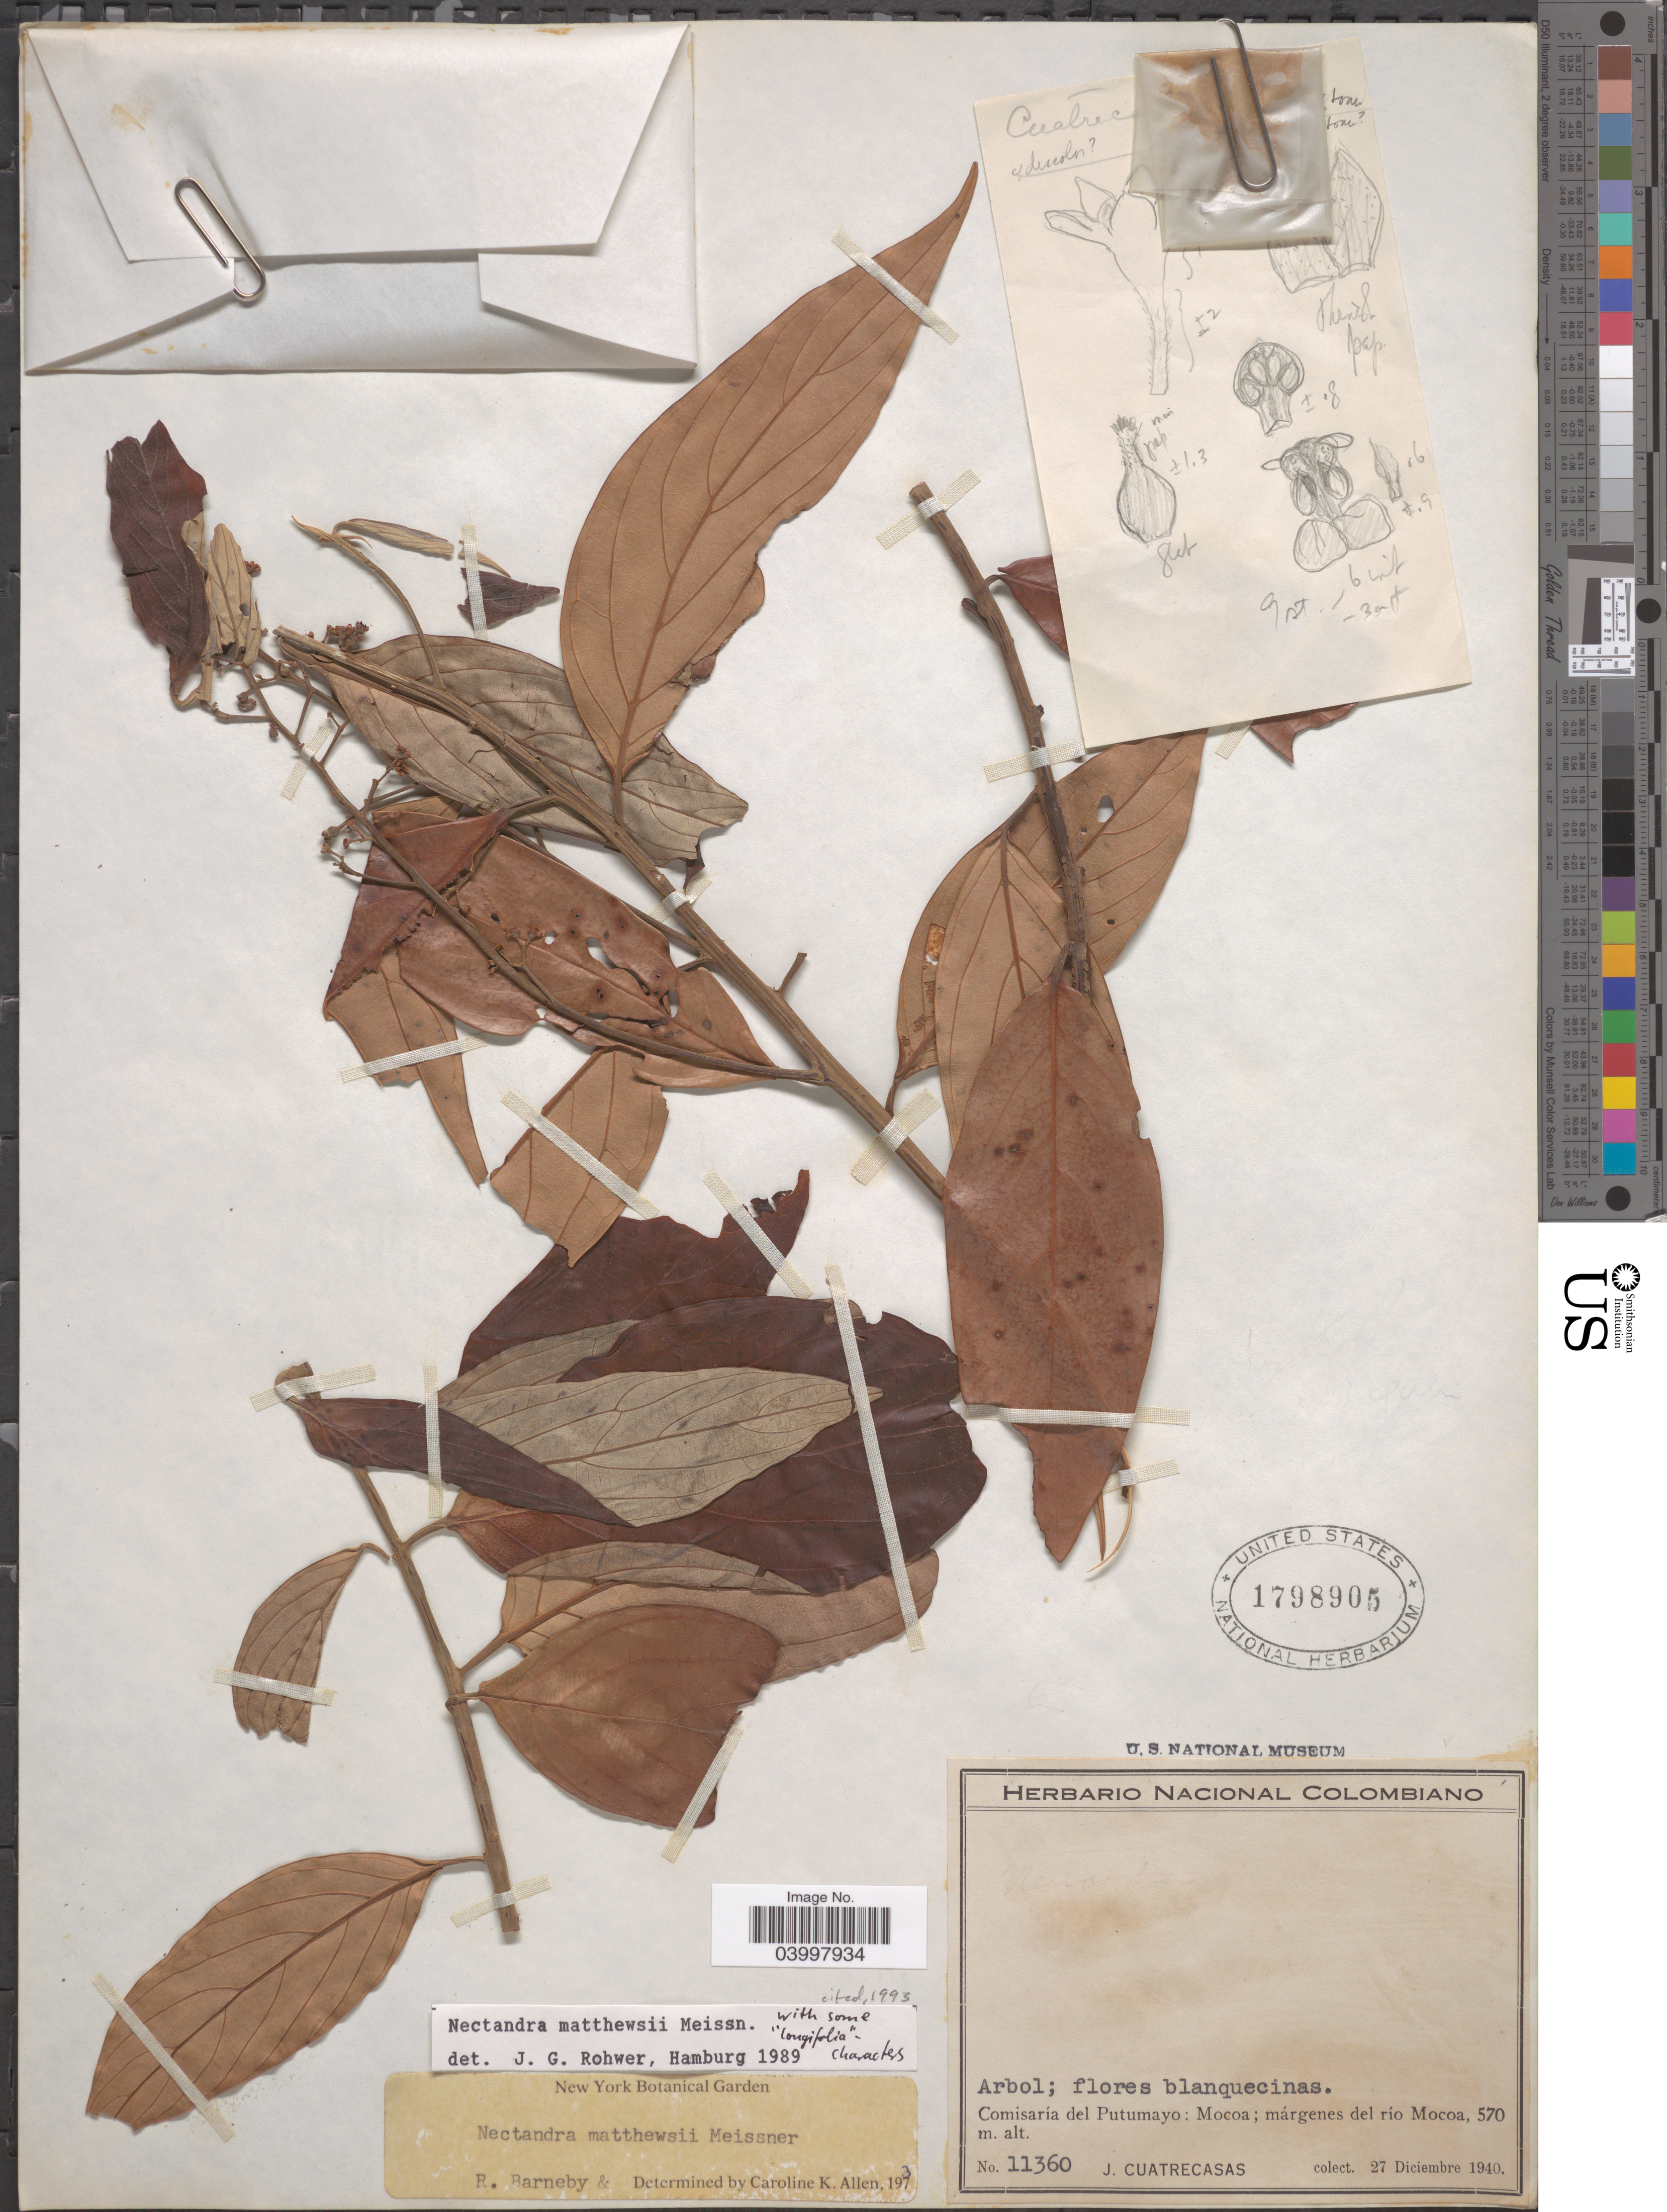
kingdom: Plantae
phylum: Tracheophyta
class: Magnoliopsida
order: Laurales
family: Lauraceae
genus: Nectandra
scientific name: Nectandra matthewsii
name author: Meisn.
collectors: J. Cuatrecasas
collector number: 11360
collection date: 1940-12-27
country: Colombia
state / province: Putumayo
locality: Comisaría del Putumayo: Mocoa; márgenes del río Mocoa.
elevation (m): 570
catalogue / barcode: US 1798905